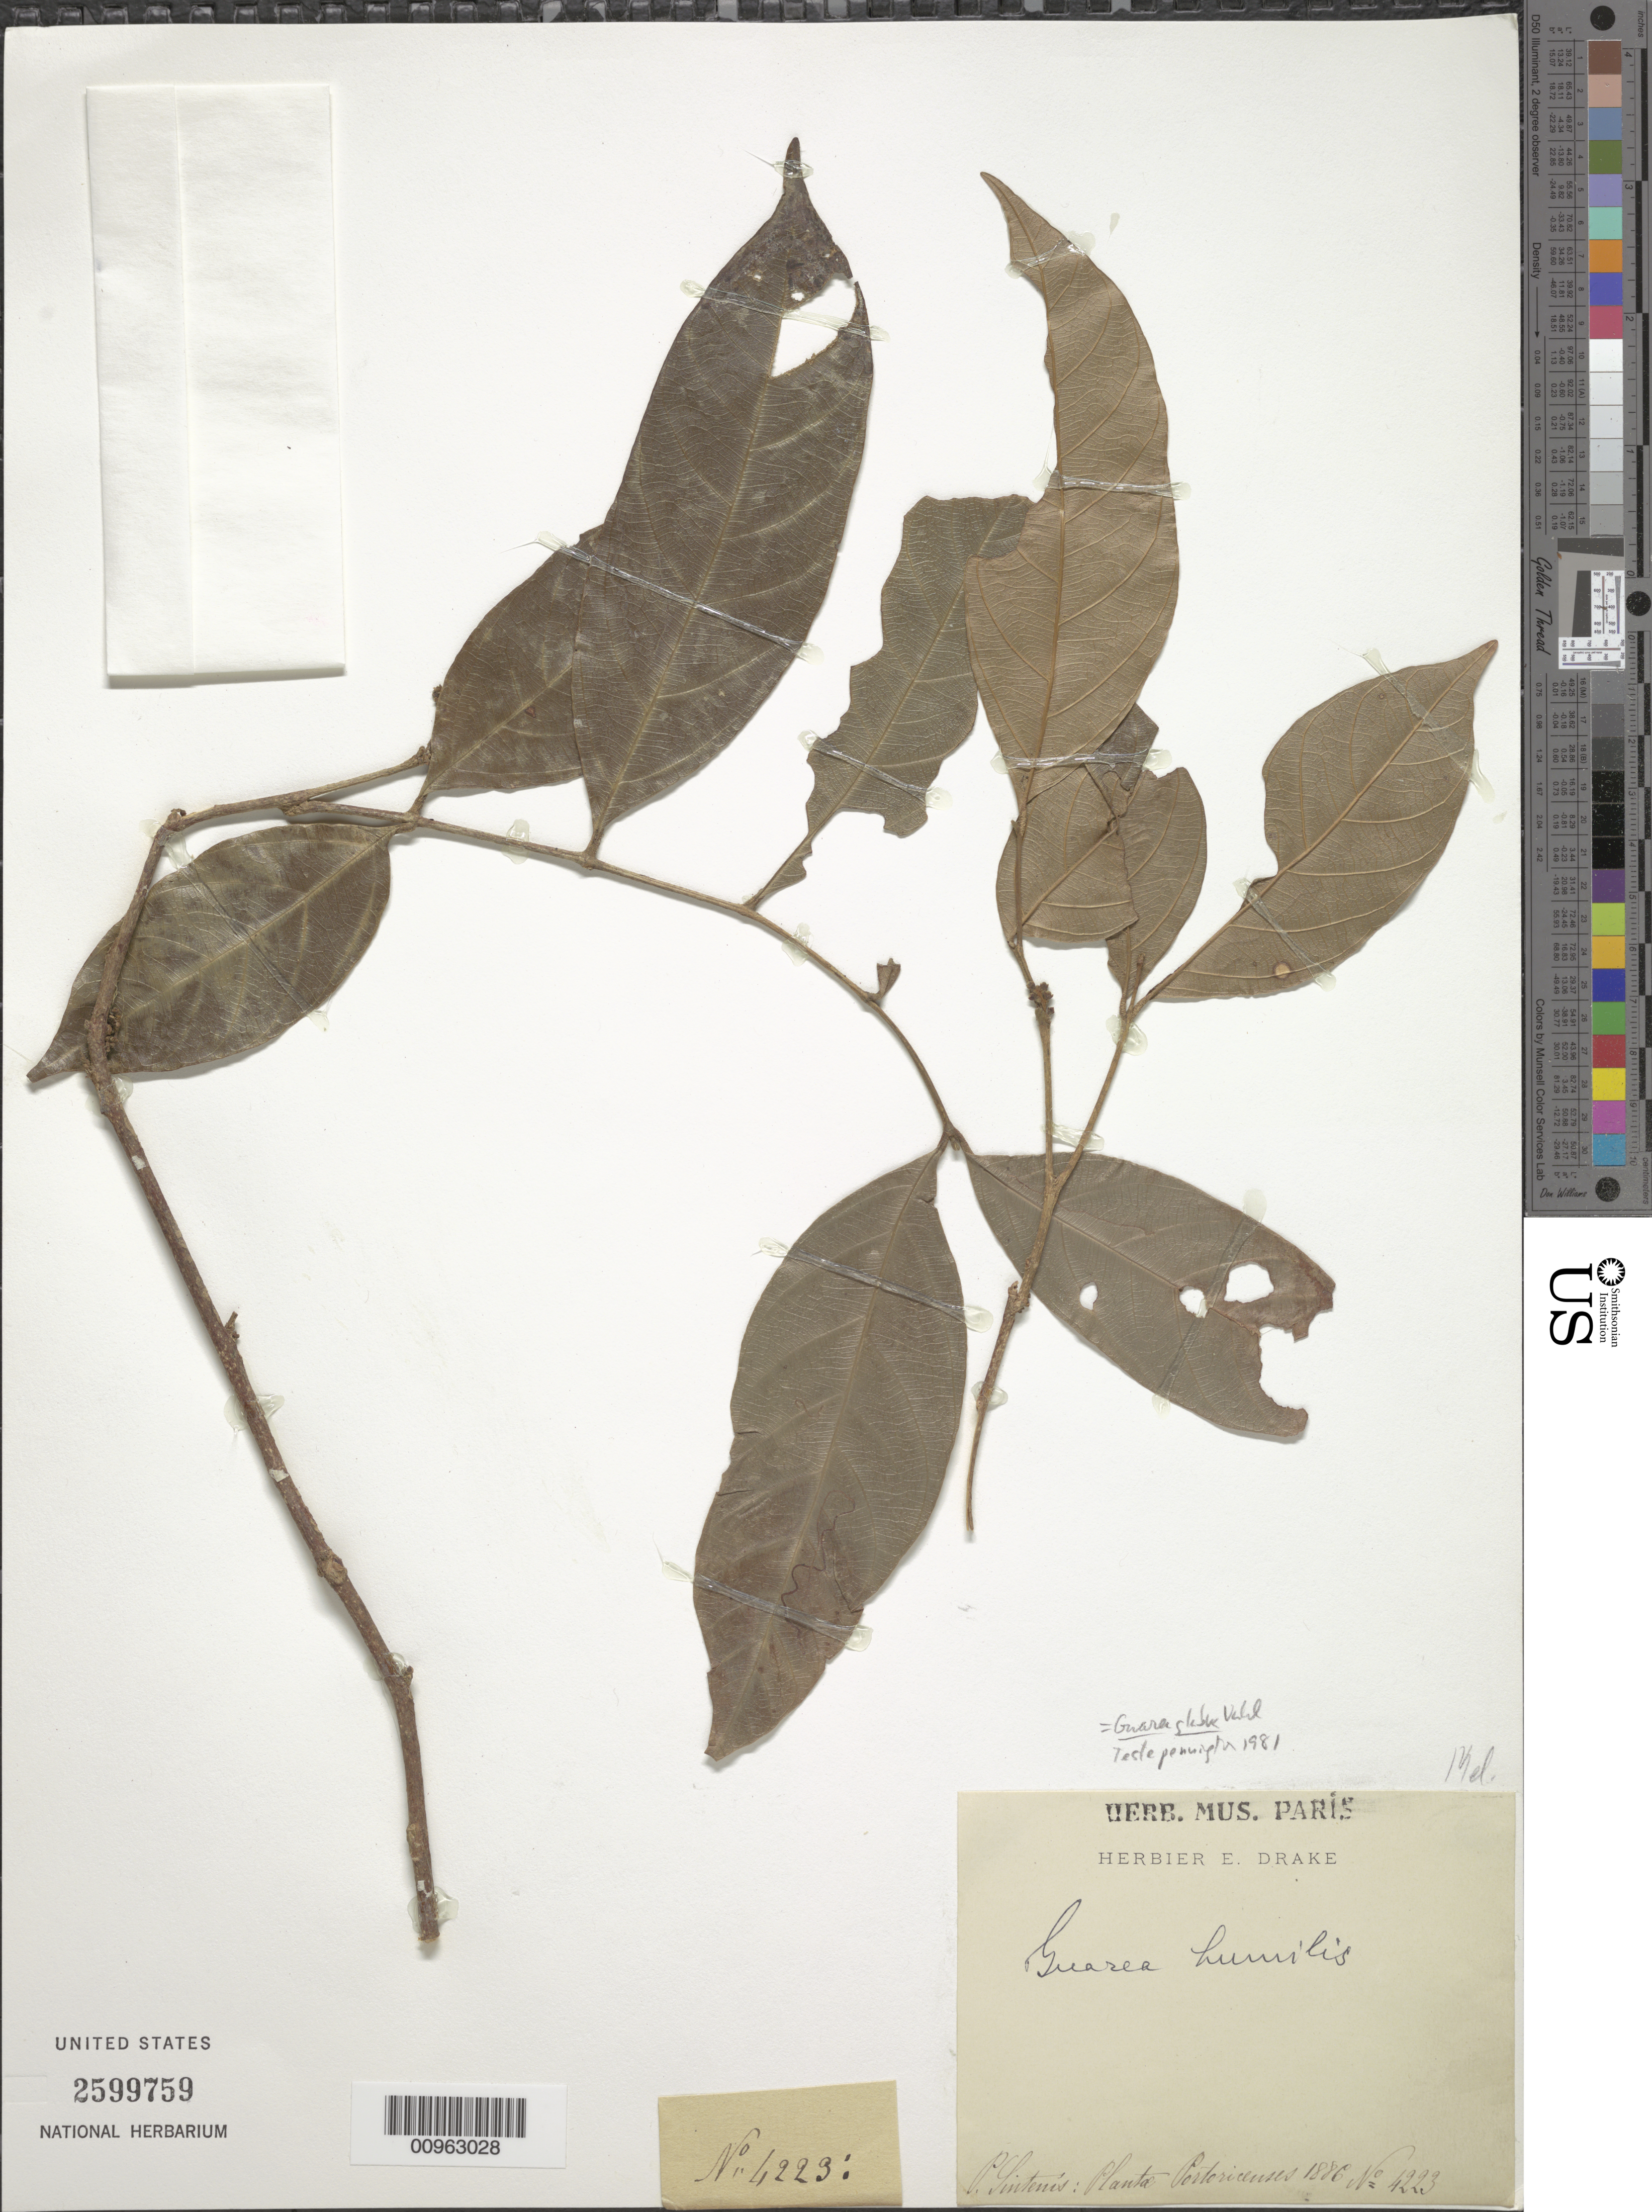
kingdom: Plantae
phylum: Tracheophyta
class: Magnoliopsida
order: Sapindales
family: Meliaceae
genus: Guarea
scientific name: Guarea glabra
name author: Vahl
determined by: Pennington, T. D., (K)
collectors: P. Sintenis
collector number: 4223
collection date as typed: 1886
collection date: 1886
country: Puerto Rico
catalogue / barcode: US 2599759